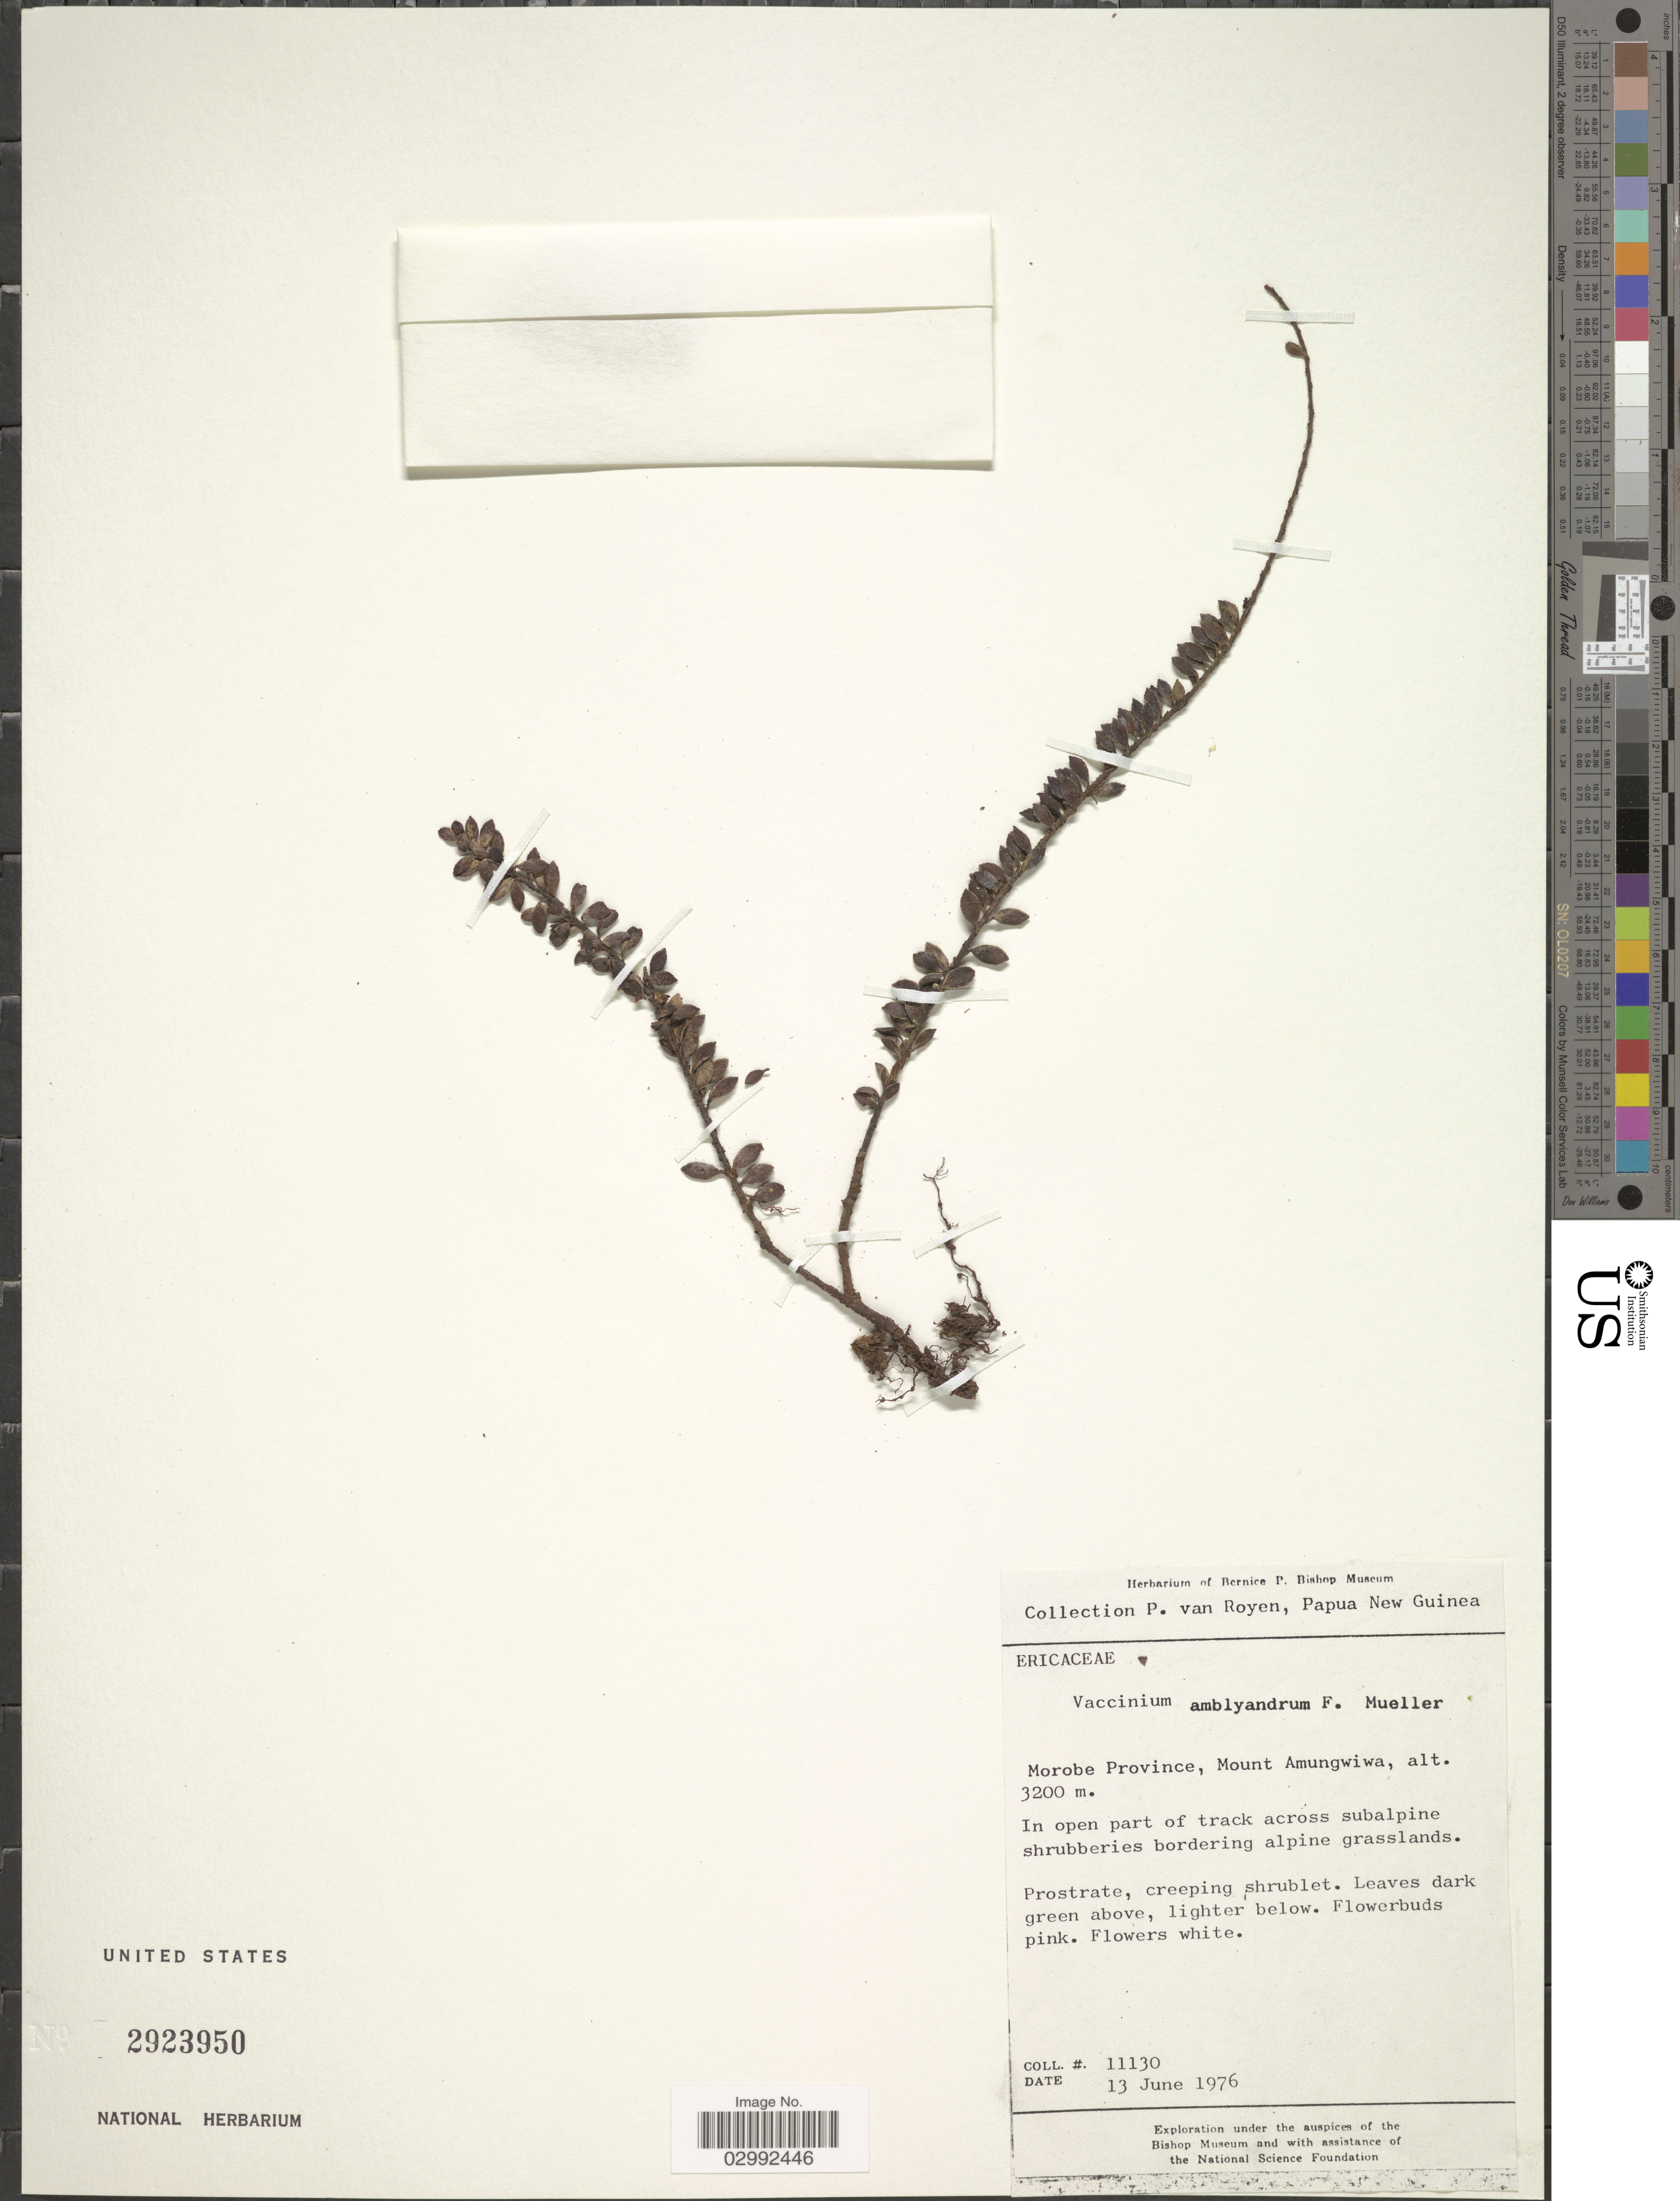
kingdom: Plantae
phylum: Tracheophyta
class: Magnoliopsida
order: Ericales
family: Ericaceae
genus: Vaccinium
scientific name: Vaccinium amblyandrum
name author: F. Muell.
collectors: P. van Royen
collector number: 11130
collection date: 1976-06-13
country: Papua New Guinea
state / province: Morobe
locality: Morobe Province, Mount Amungwiwa.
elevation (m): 3200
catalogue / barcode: US 2923950